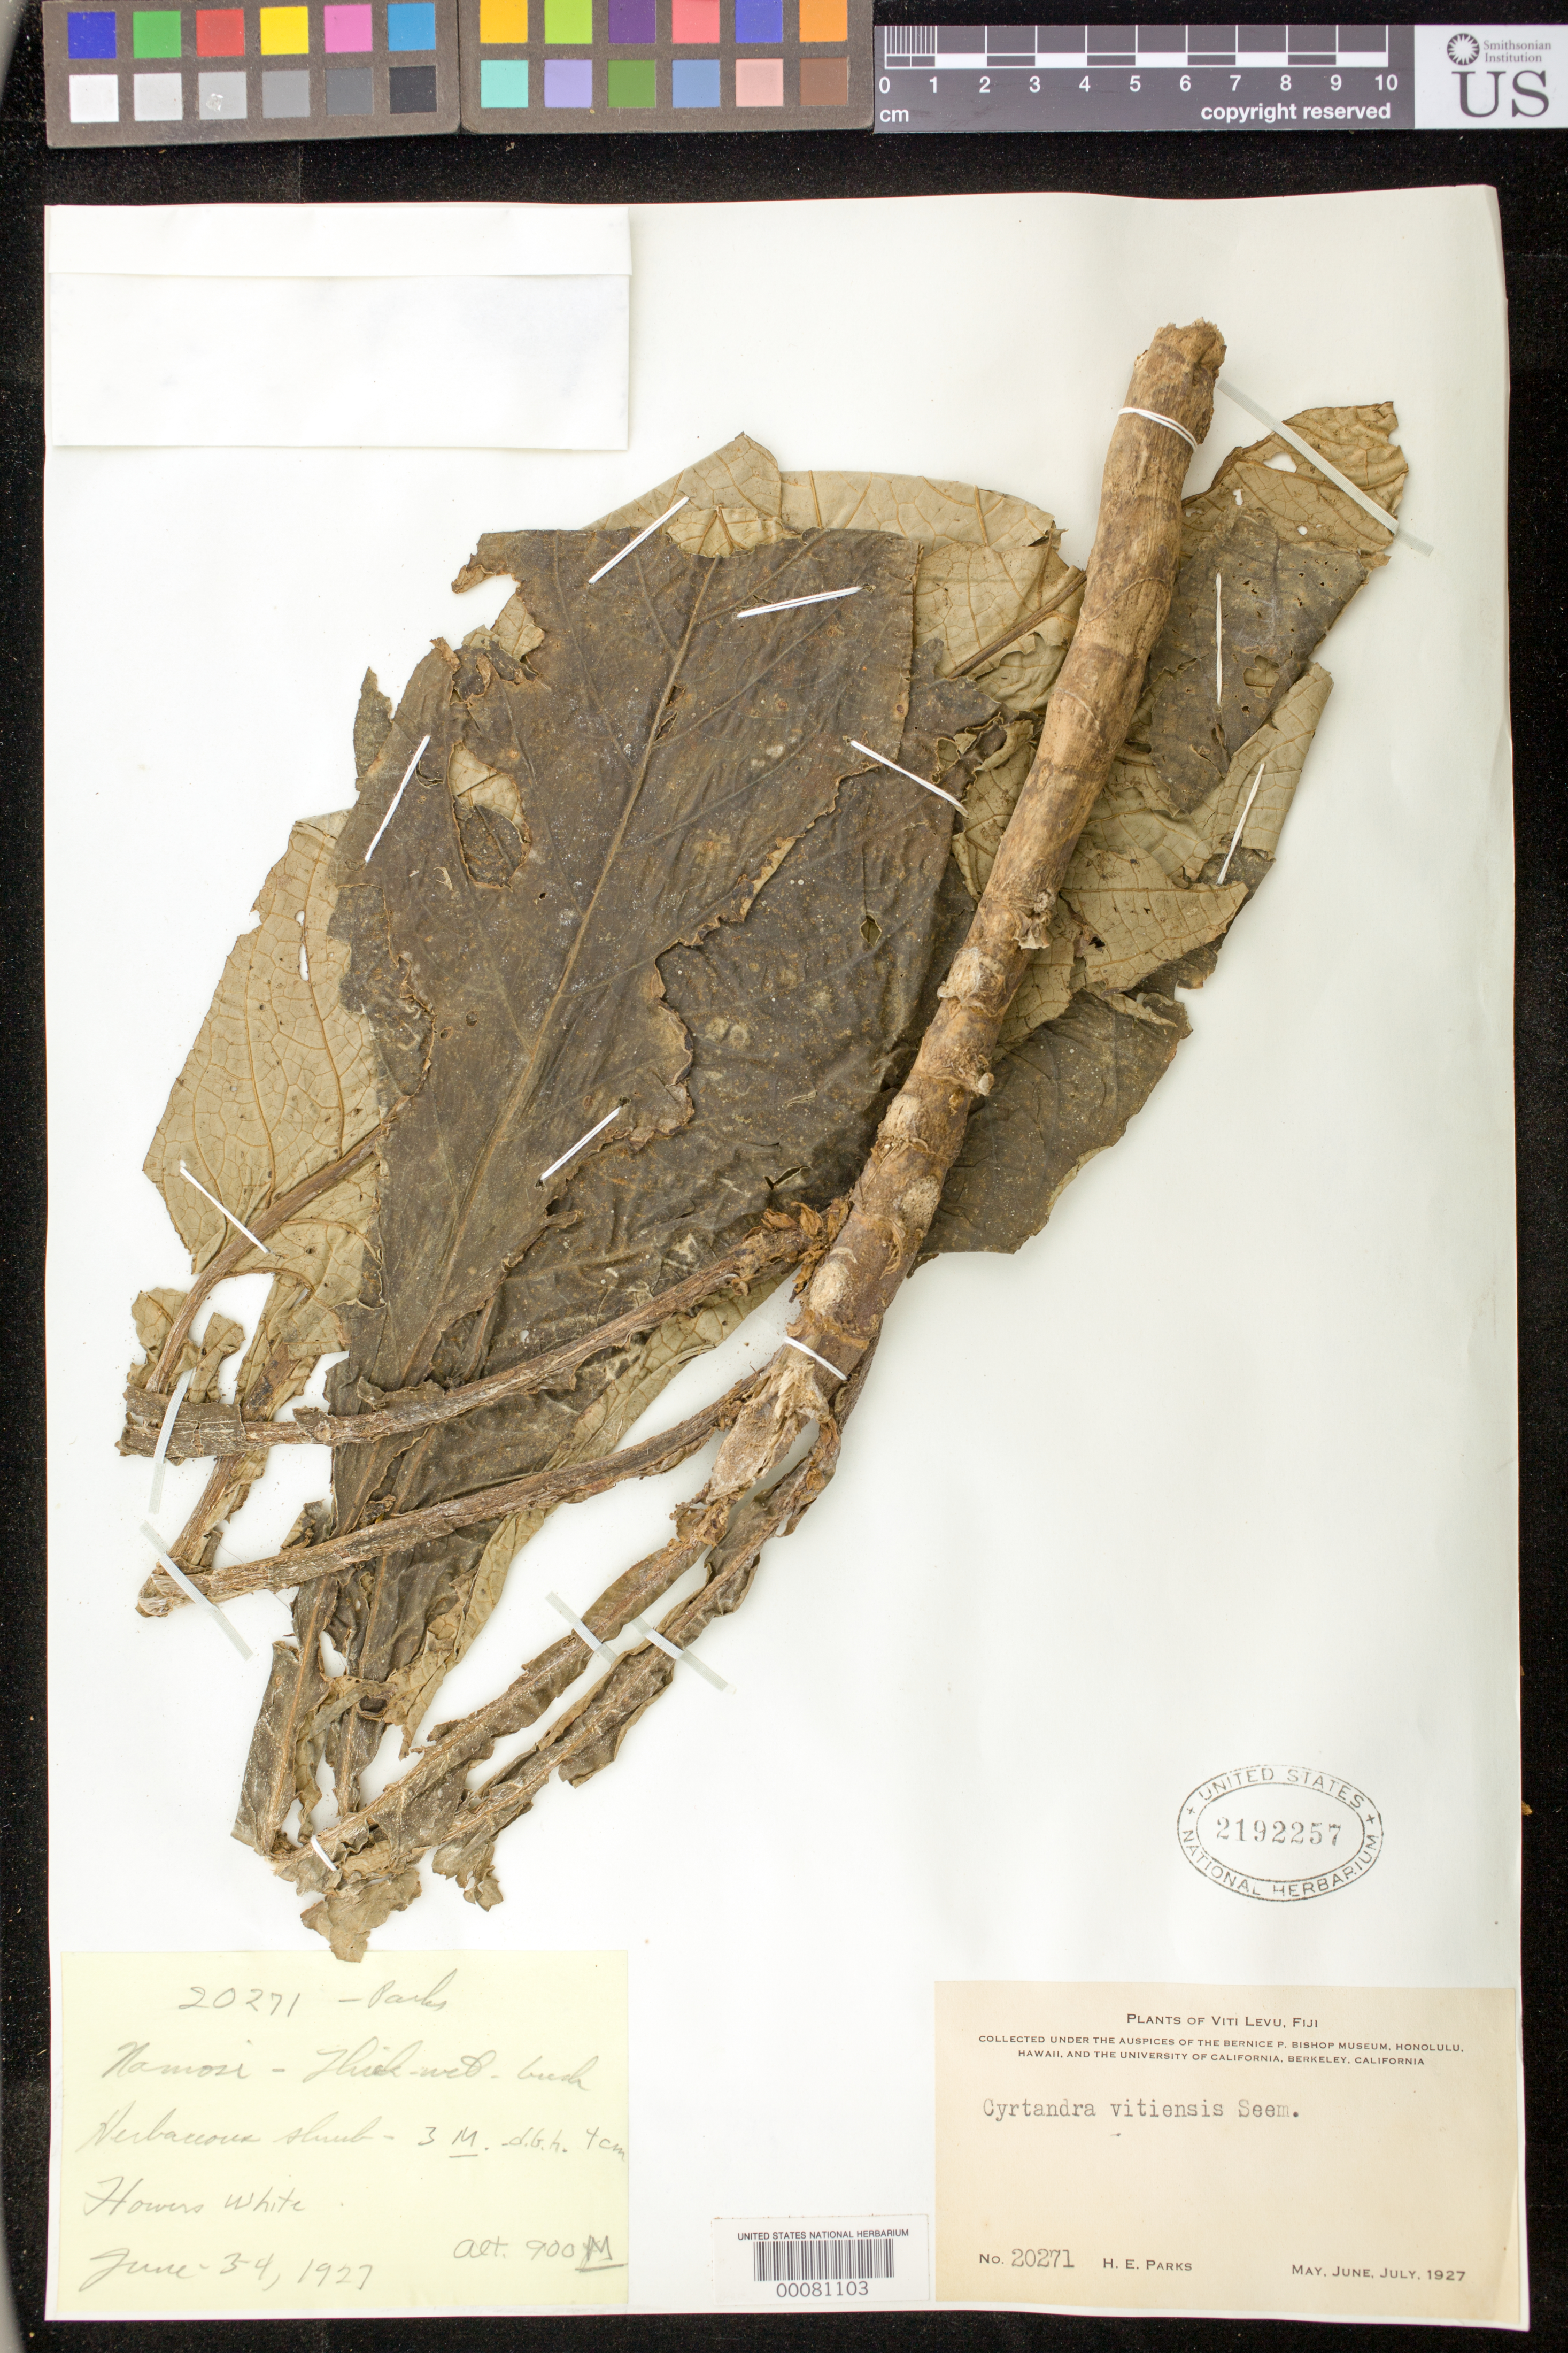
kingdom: Plantae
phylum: Tracheophyta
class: Magnoliopsida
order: Lamiales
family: Gesneriaceae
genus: Cyrtandra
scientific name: Cyrtandra vitiensis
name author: Seem.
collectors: H. E. Parks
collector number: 20271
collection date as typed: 03-04 Jun 1927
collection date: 1927-06-03/1927-06-04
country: Fiji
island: Viti Levu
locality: Namosi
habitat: Thick-wet-bush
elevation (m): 900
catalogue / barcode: US 2192257